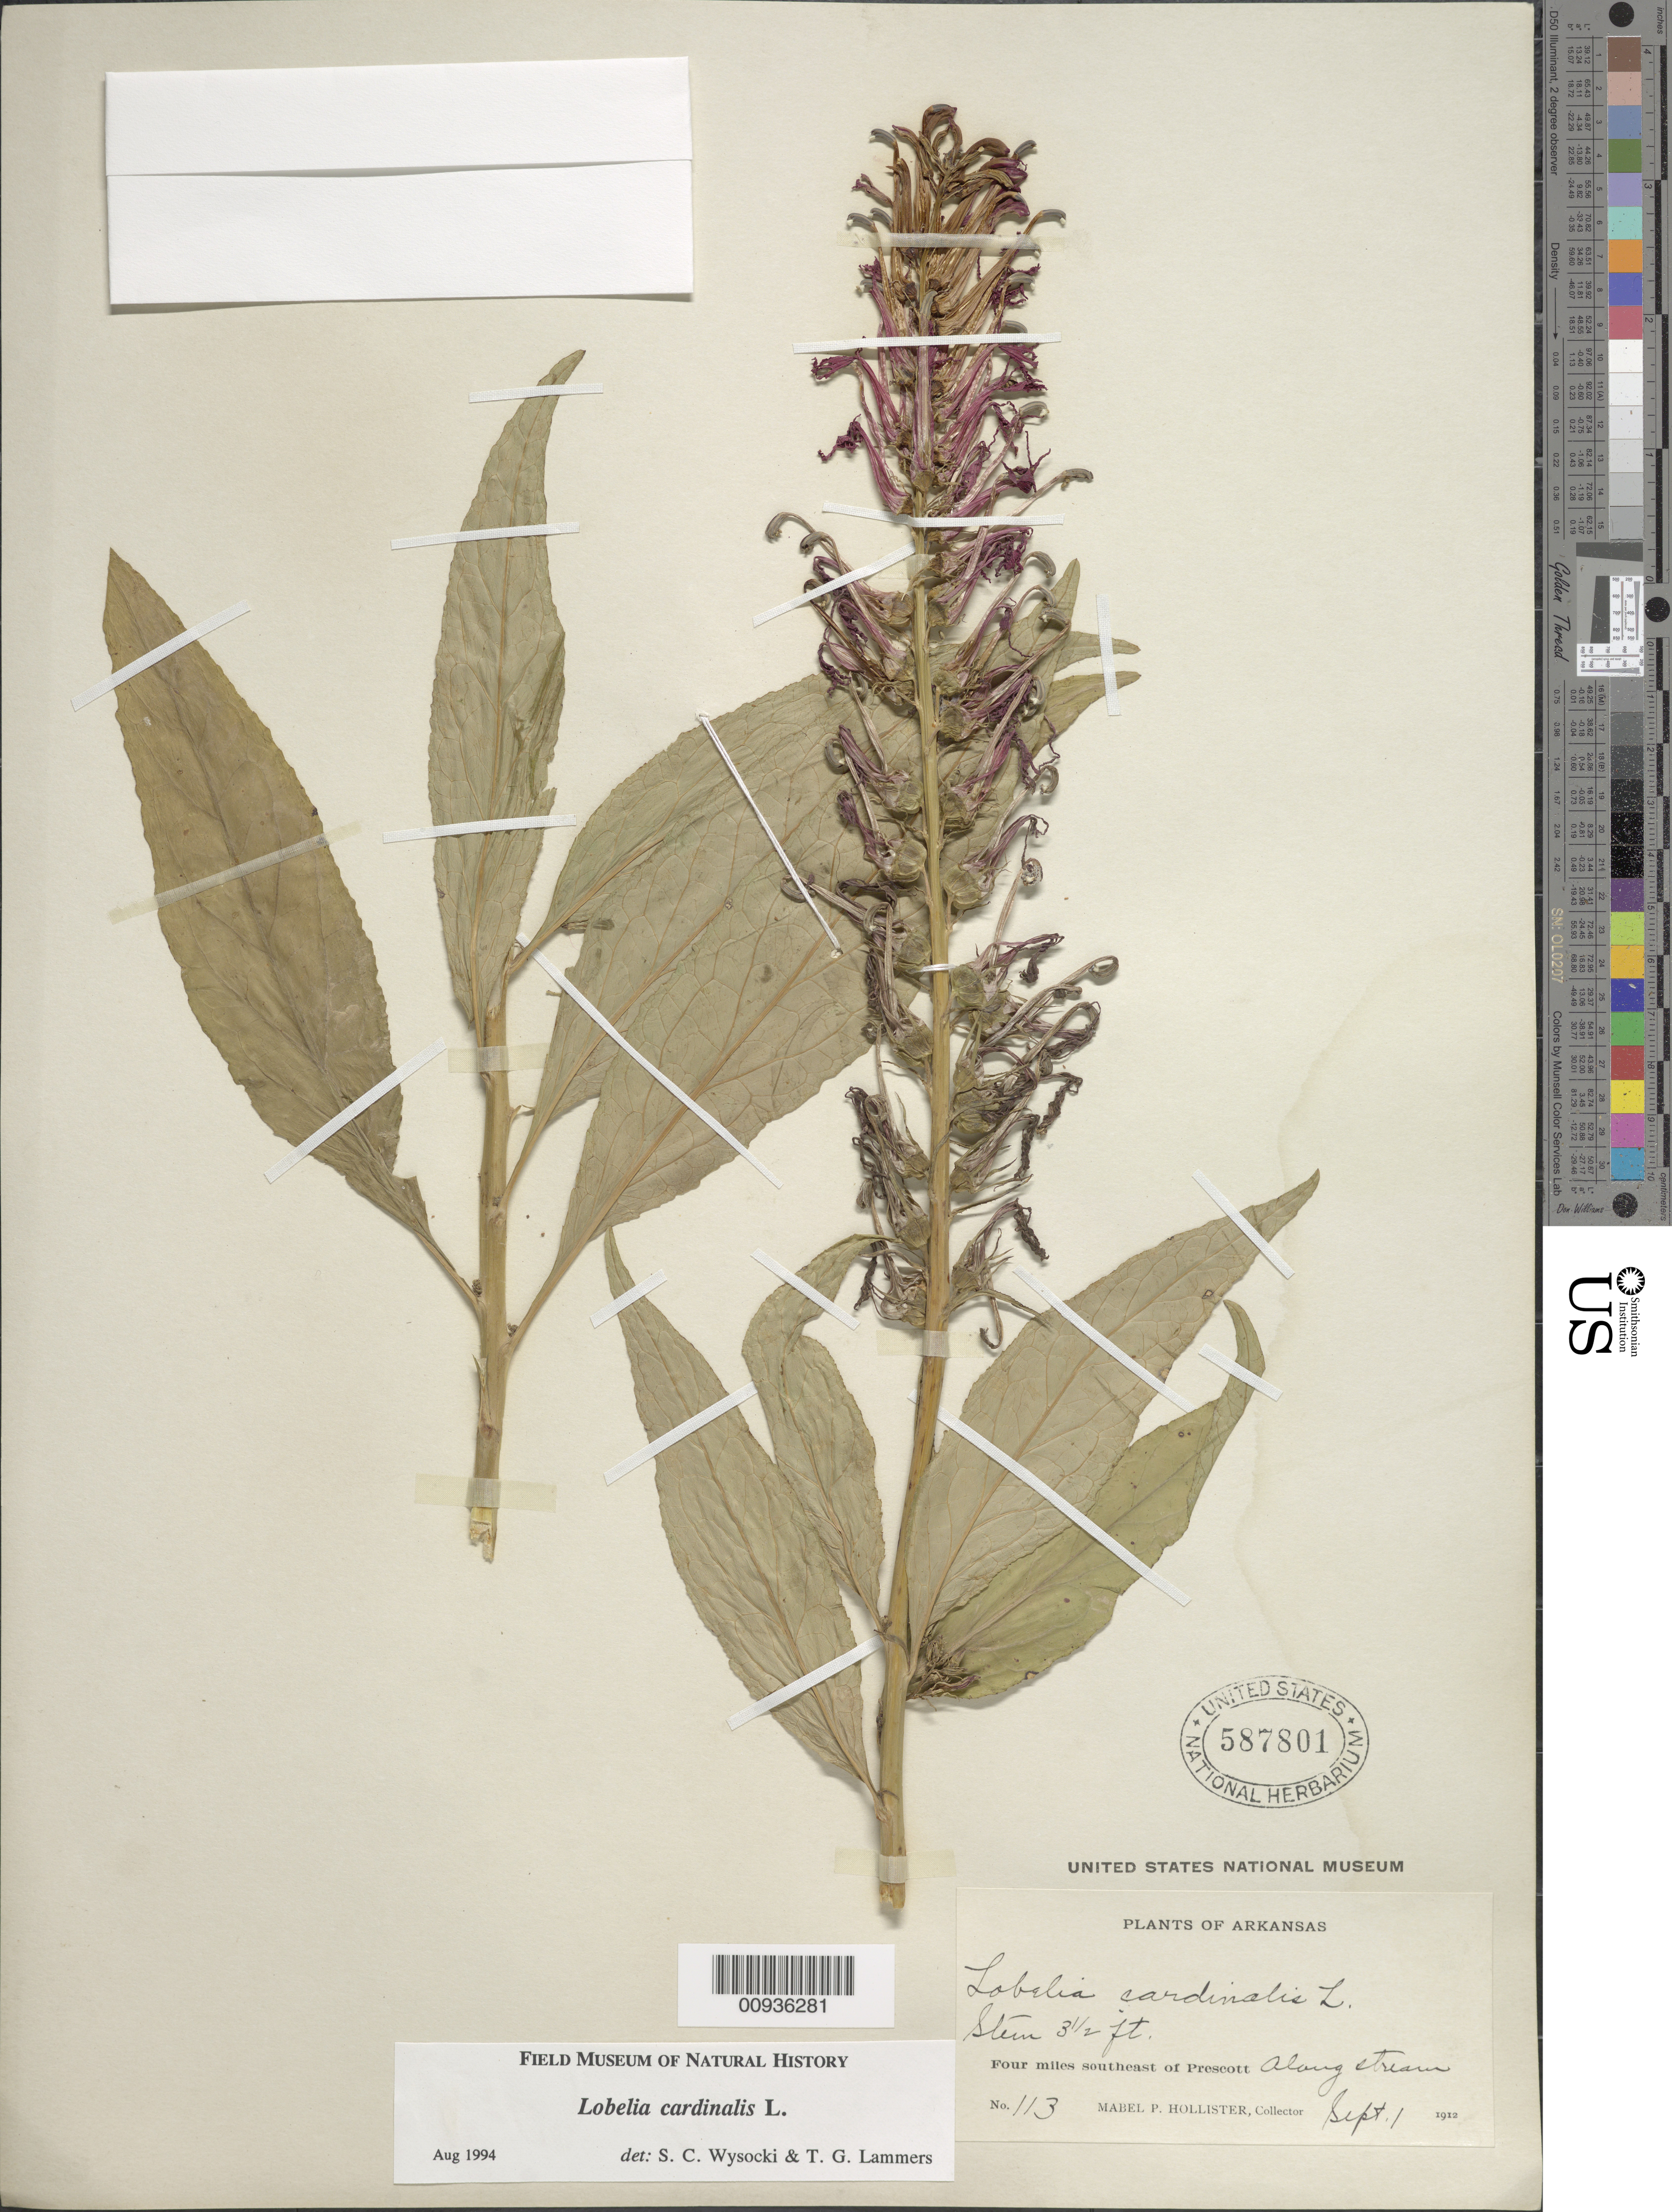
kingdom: Plantae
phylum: Tracheophyta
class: Magnoliopsida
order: Asterales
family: Campanulaceae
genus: Lobelia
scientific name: Lobelia cardinalis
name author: L.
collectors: M. Hollister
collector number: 113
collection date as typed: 01 Sep 1912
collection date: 1912-09-01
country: United States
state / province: Arkansas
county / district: Nevada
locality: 4 mi SE of Prescott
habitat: along stream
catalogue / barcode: US 587801